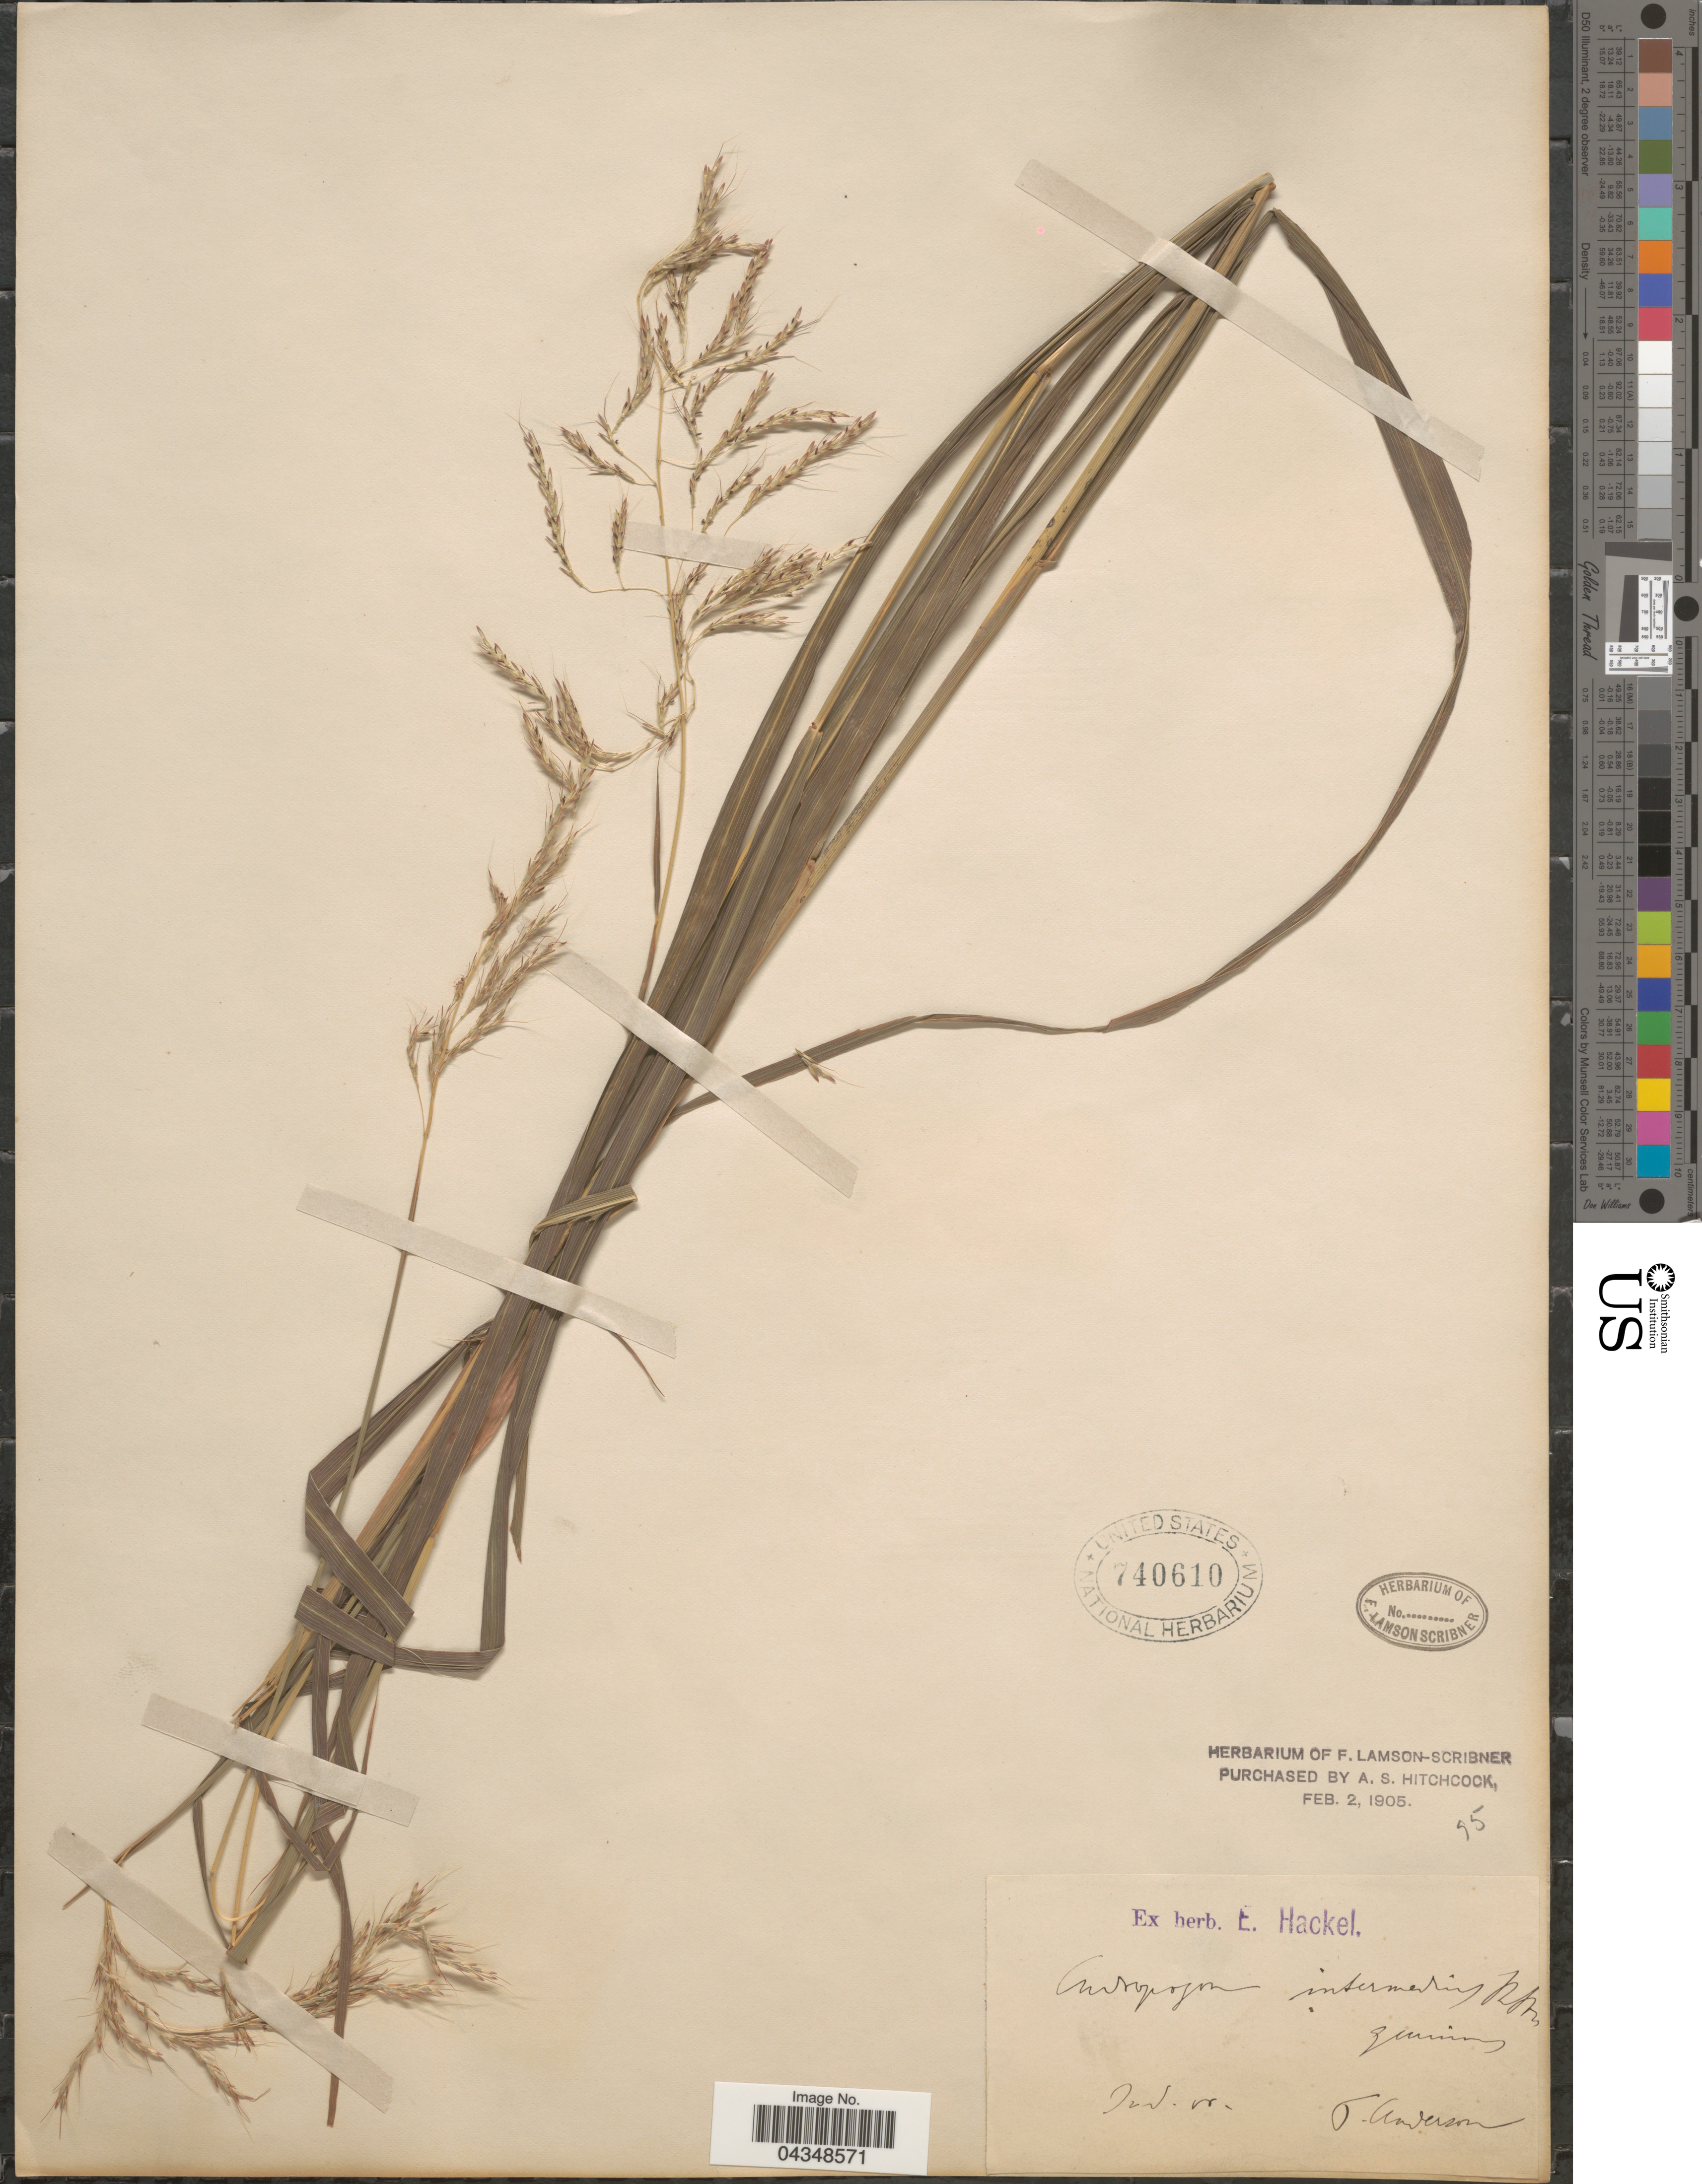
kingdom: Plantae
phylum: Tracheophyta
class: Liliopsida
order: Poales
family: Poaceae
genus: Bothriochloa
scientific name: Bothriochloa bladhii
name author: (Retz.) S.T. Blake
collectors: T. Anderson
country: India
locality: Ind. or.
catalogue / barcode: US 740610